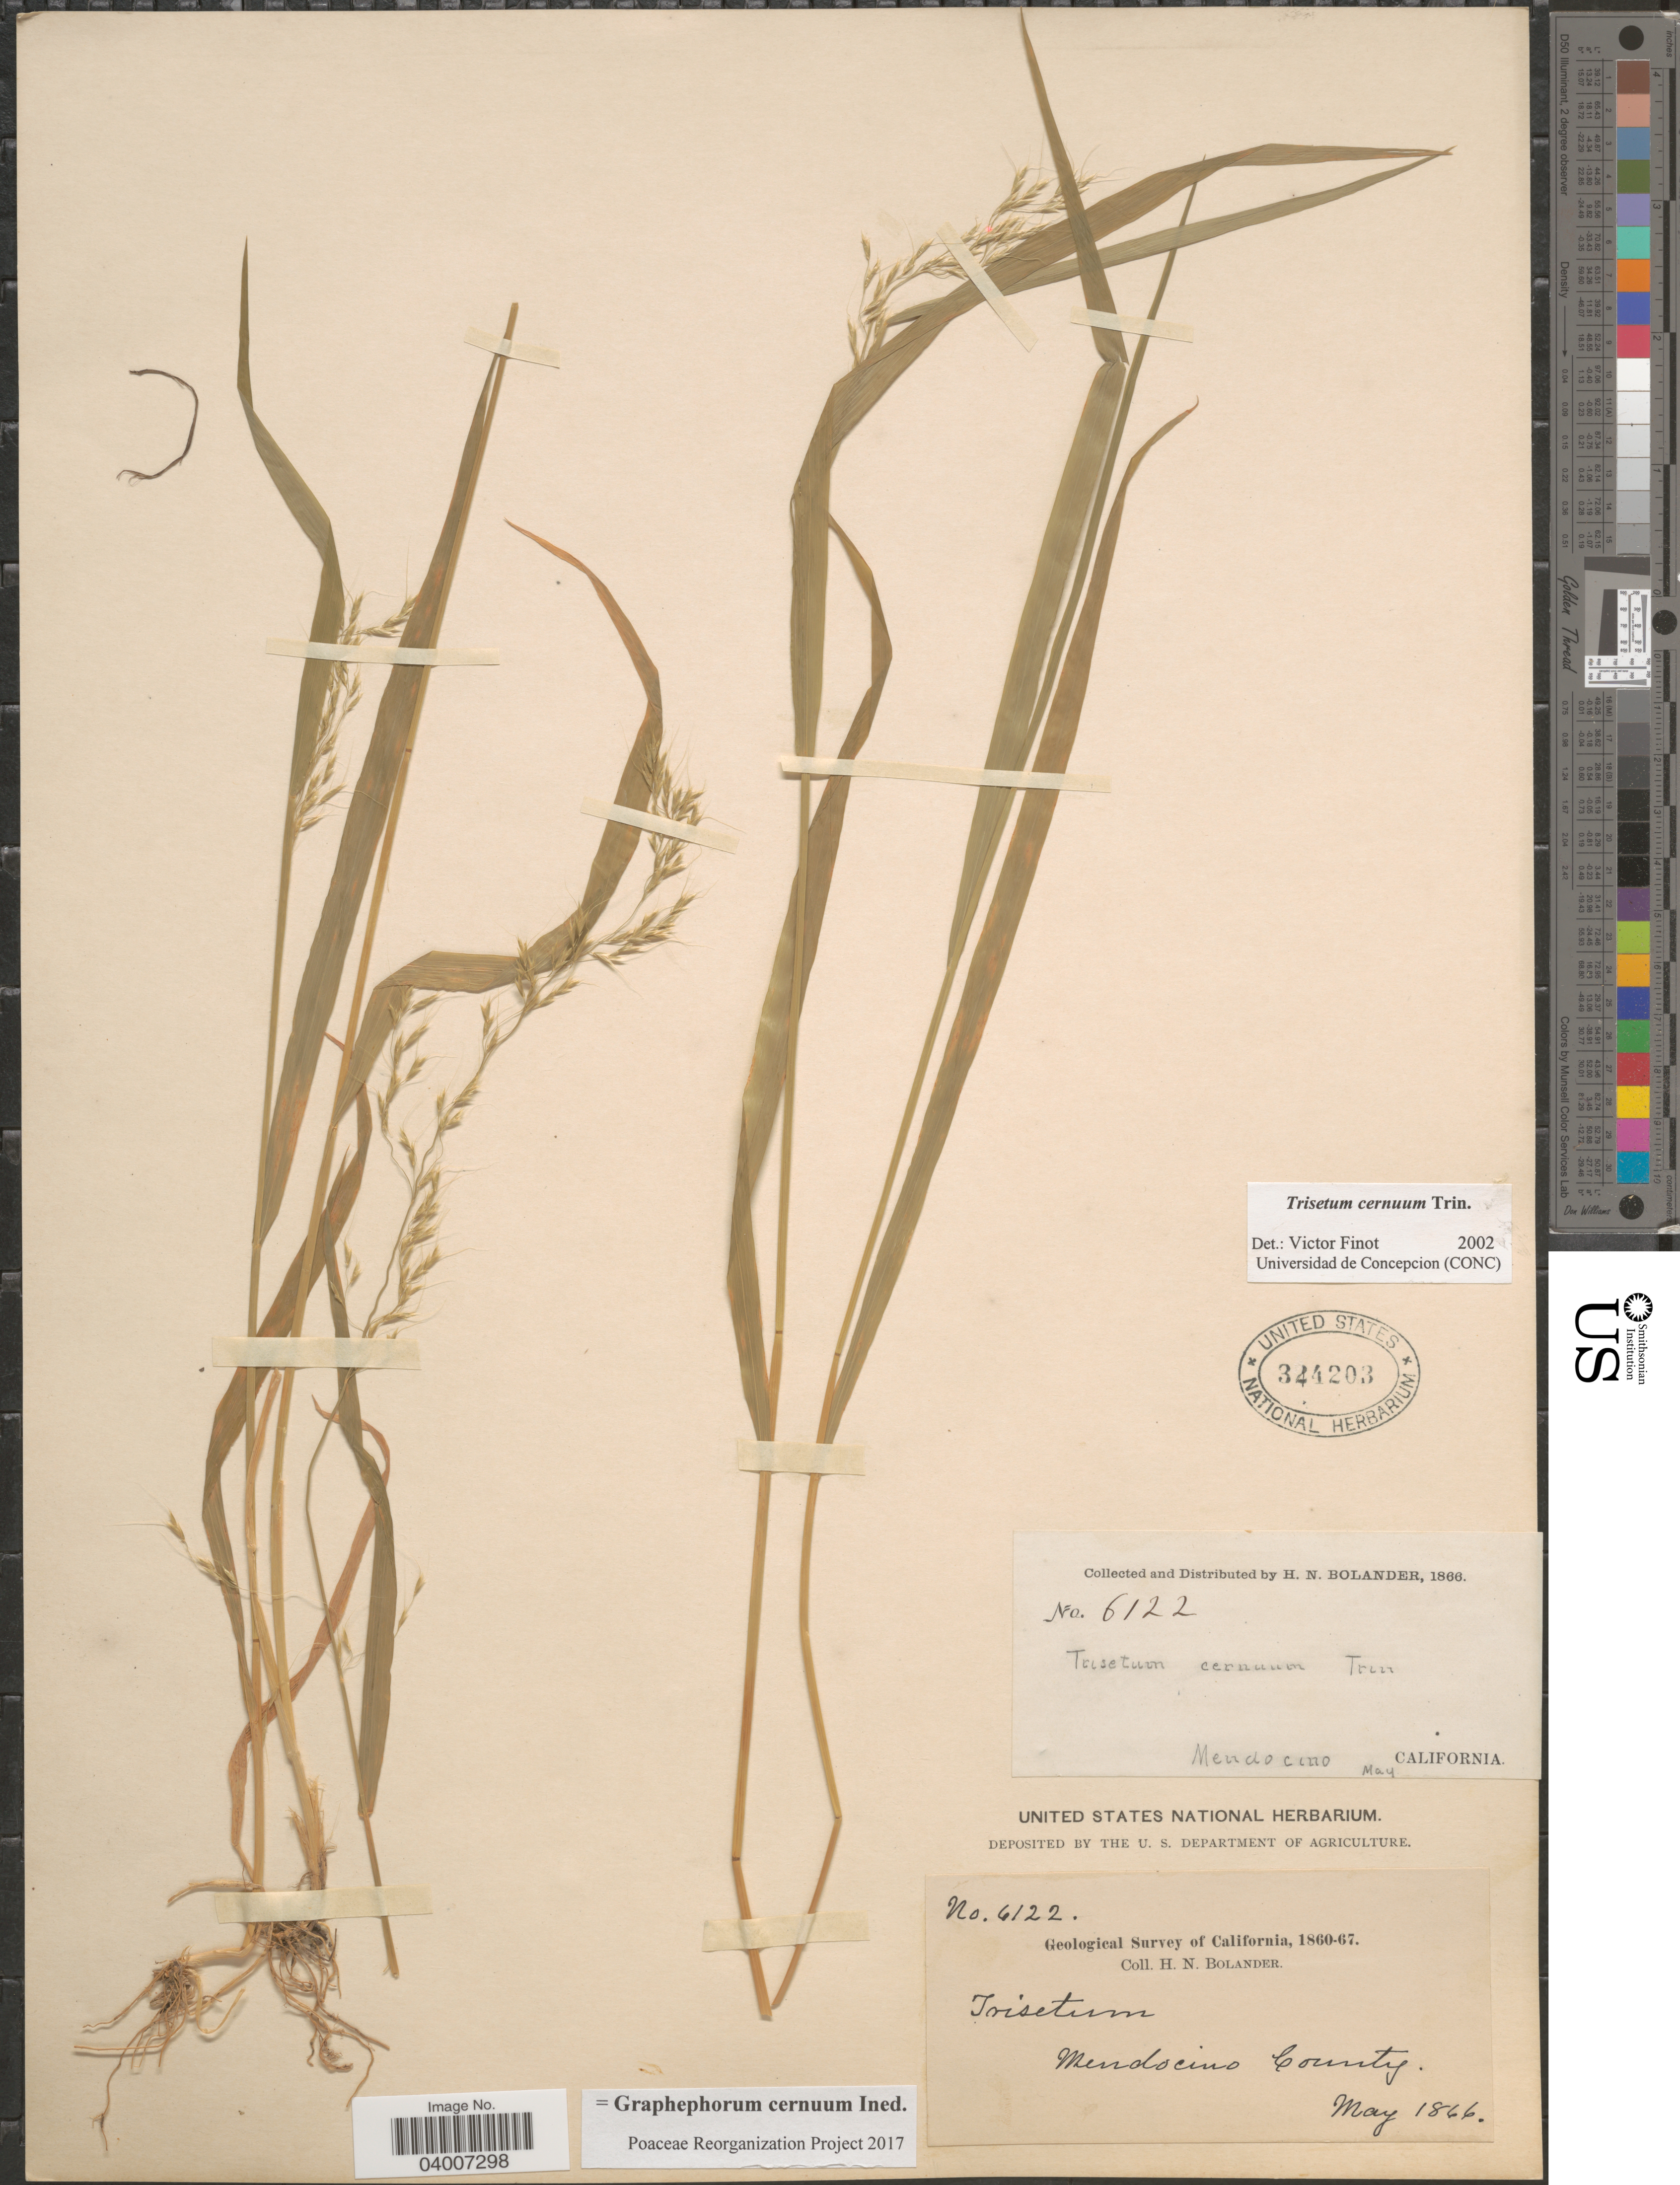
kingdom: Plantae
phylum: Tracheophyta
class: Liliopsida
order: Poales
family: Poaceae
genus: Graphephorum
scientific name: Graphephorum cernuum ined.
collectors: H. Bolander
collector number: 6122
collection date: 1866-05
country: United States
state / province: California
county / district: Mendocino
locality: Mendocino County.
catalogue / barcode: US 324203